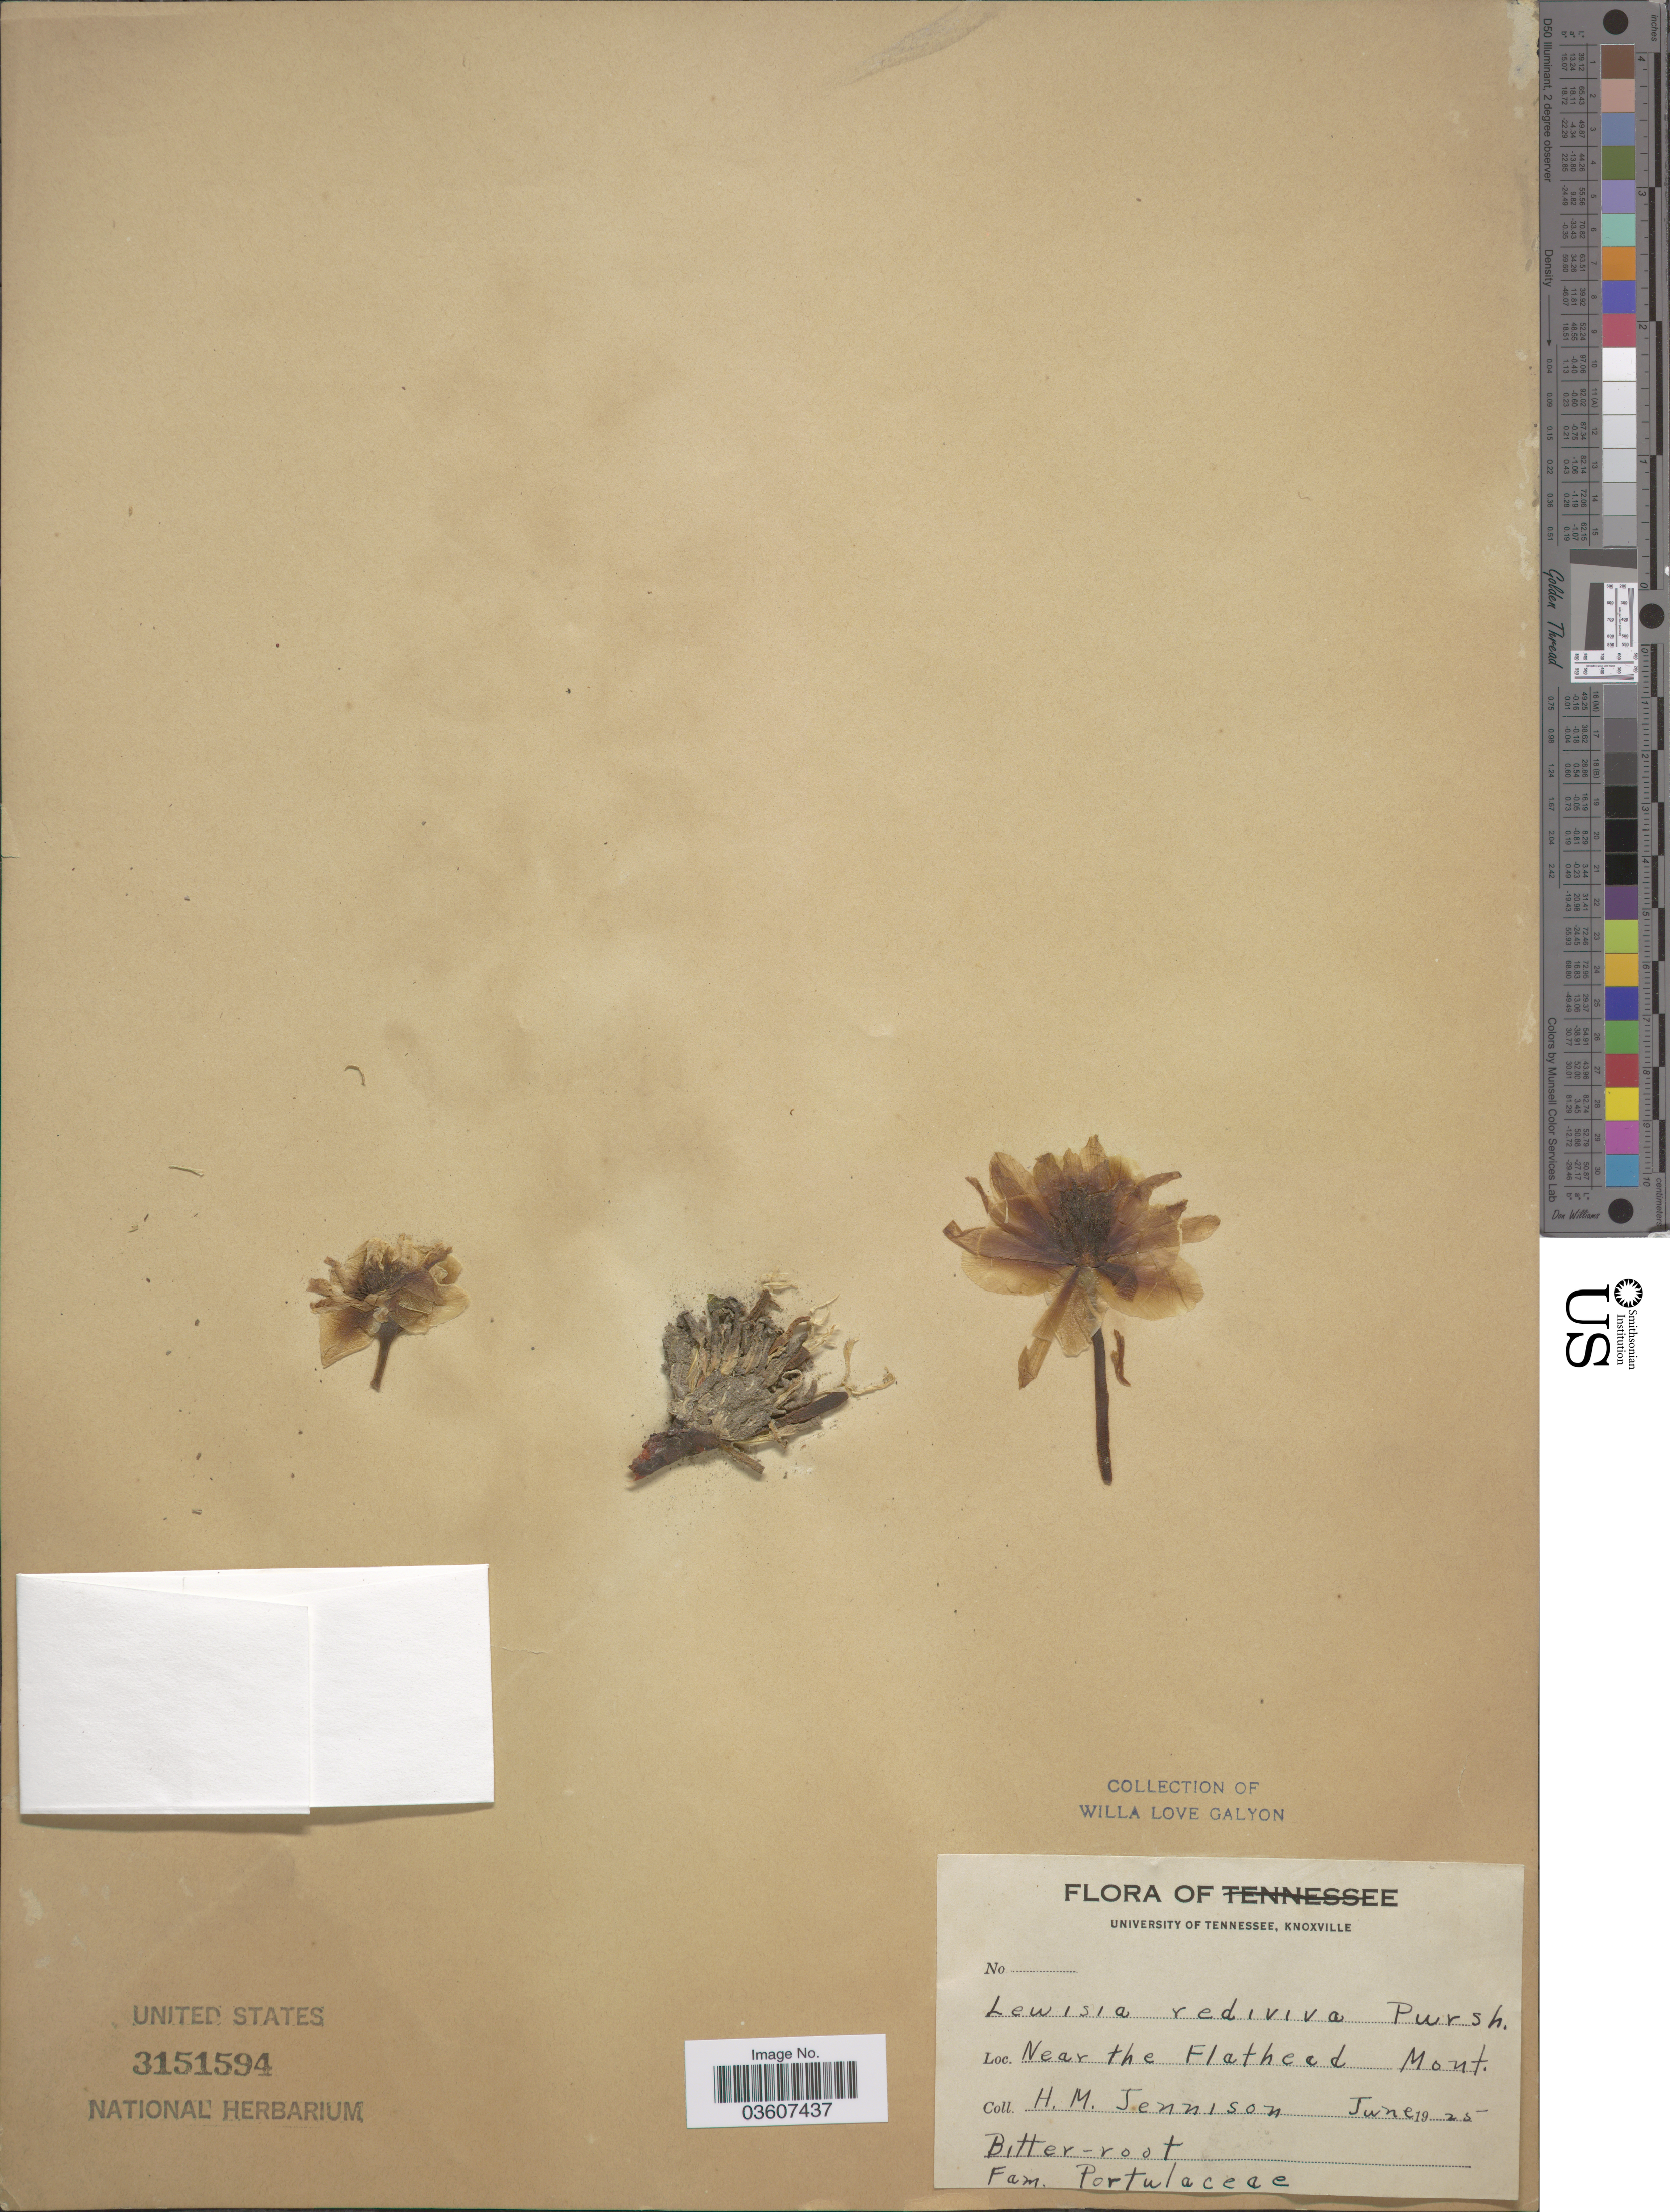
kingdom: Plantae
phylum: Tracheophyta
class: Magnoliopsida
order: Caryophyllales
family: Montiaceae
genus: Lewisia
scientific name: Lewisia rediviva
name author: Pursh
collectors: H. Jennison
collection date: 1925-06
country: United States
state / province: Montana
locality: Near the Flathead.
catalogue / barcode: US 3151594